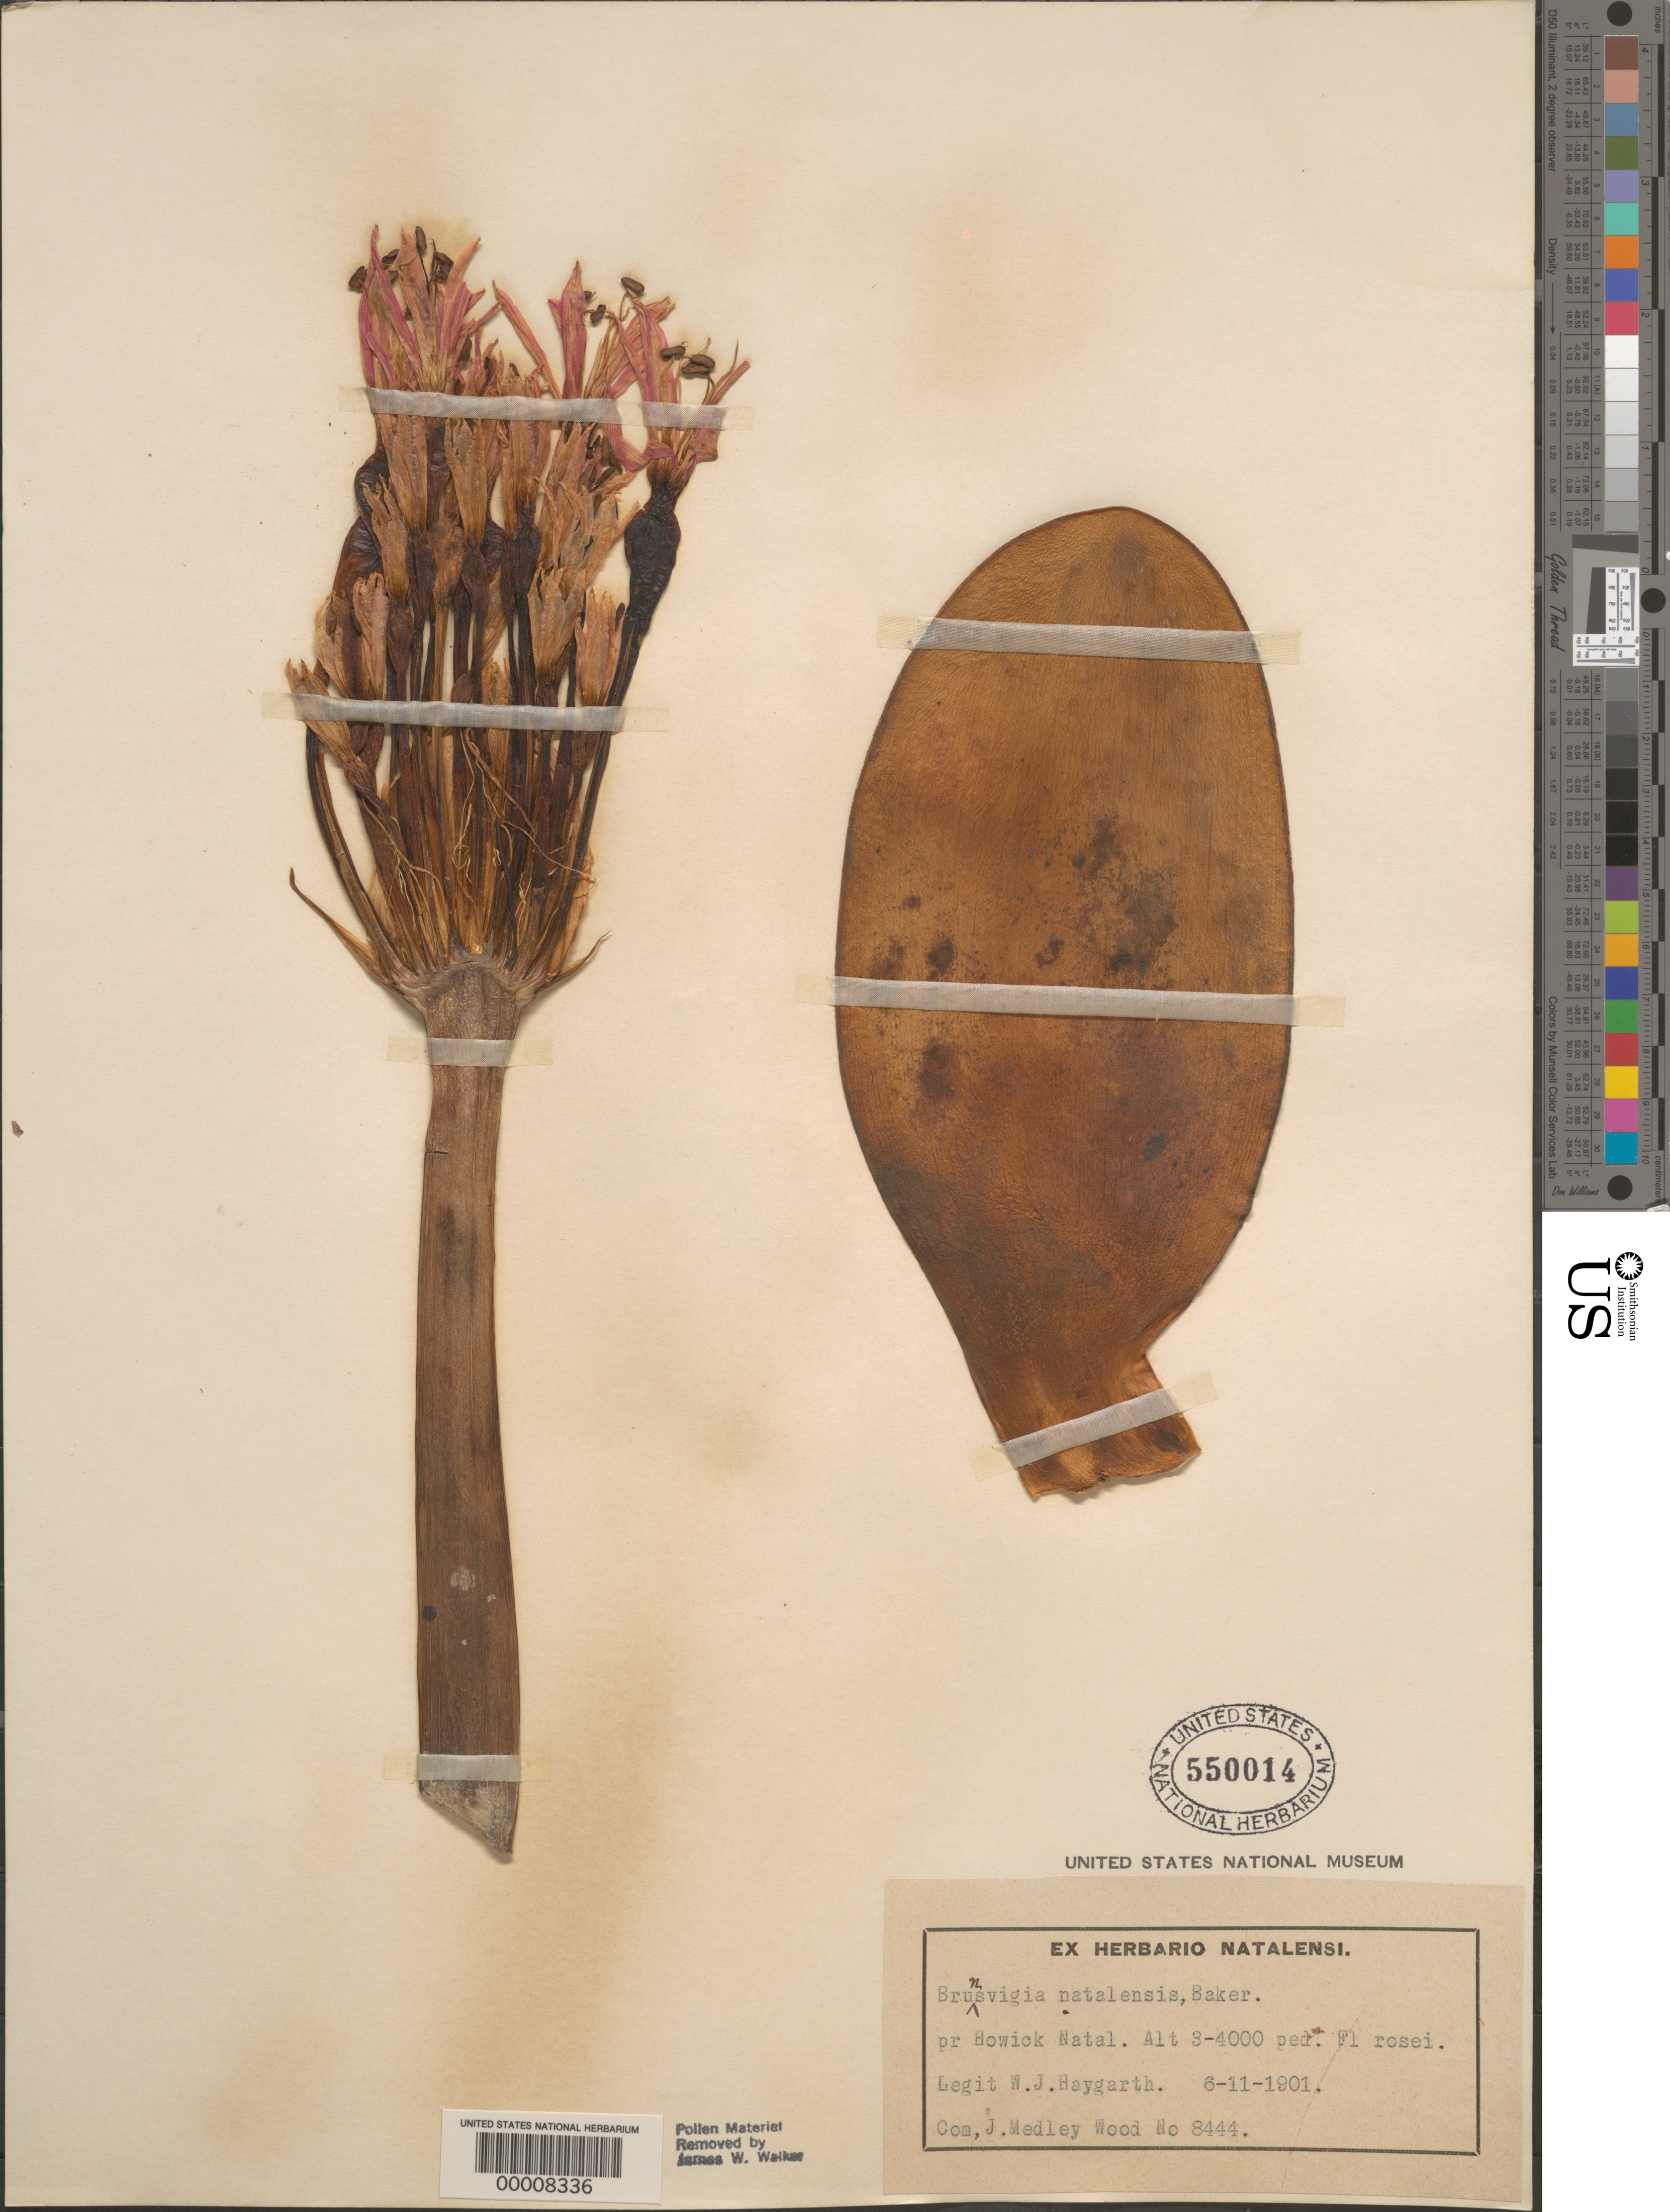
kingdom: Plantae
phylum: Tracheophyta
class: Liliopsida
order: Asparagales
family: Amaryllidaceae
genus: Brunsvigia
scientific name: Brunsvigia natalensis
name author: Baker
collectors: W. Haygarth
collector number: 8444 J.m. Wood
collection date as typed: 06 Nov 1901 or 11 Jun 1901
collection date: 1901-06-11 or 1901-11-06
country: South Africa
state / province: KwaZulu-Natal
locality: Pr Howick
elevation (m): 914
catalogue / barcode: US 550014